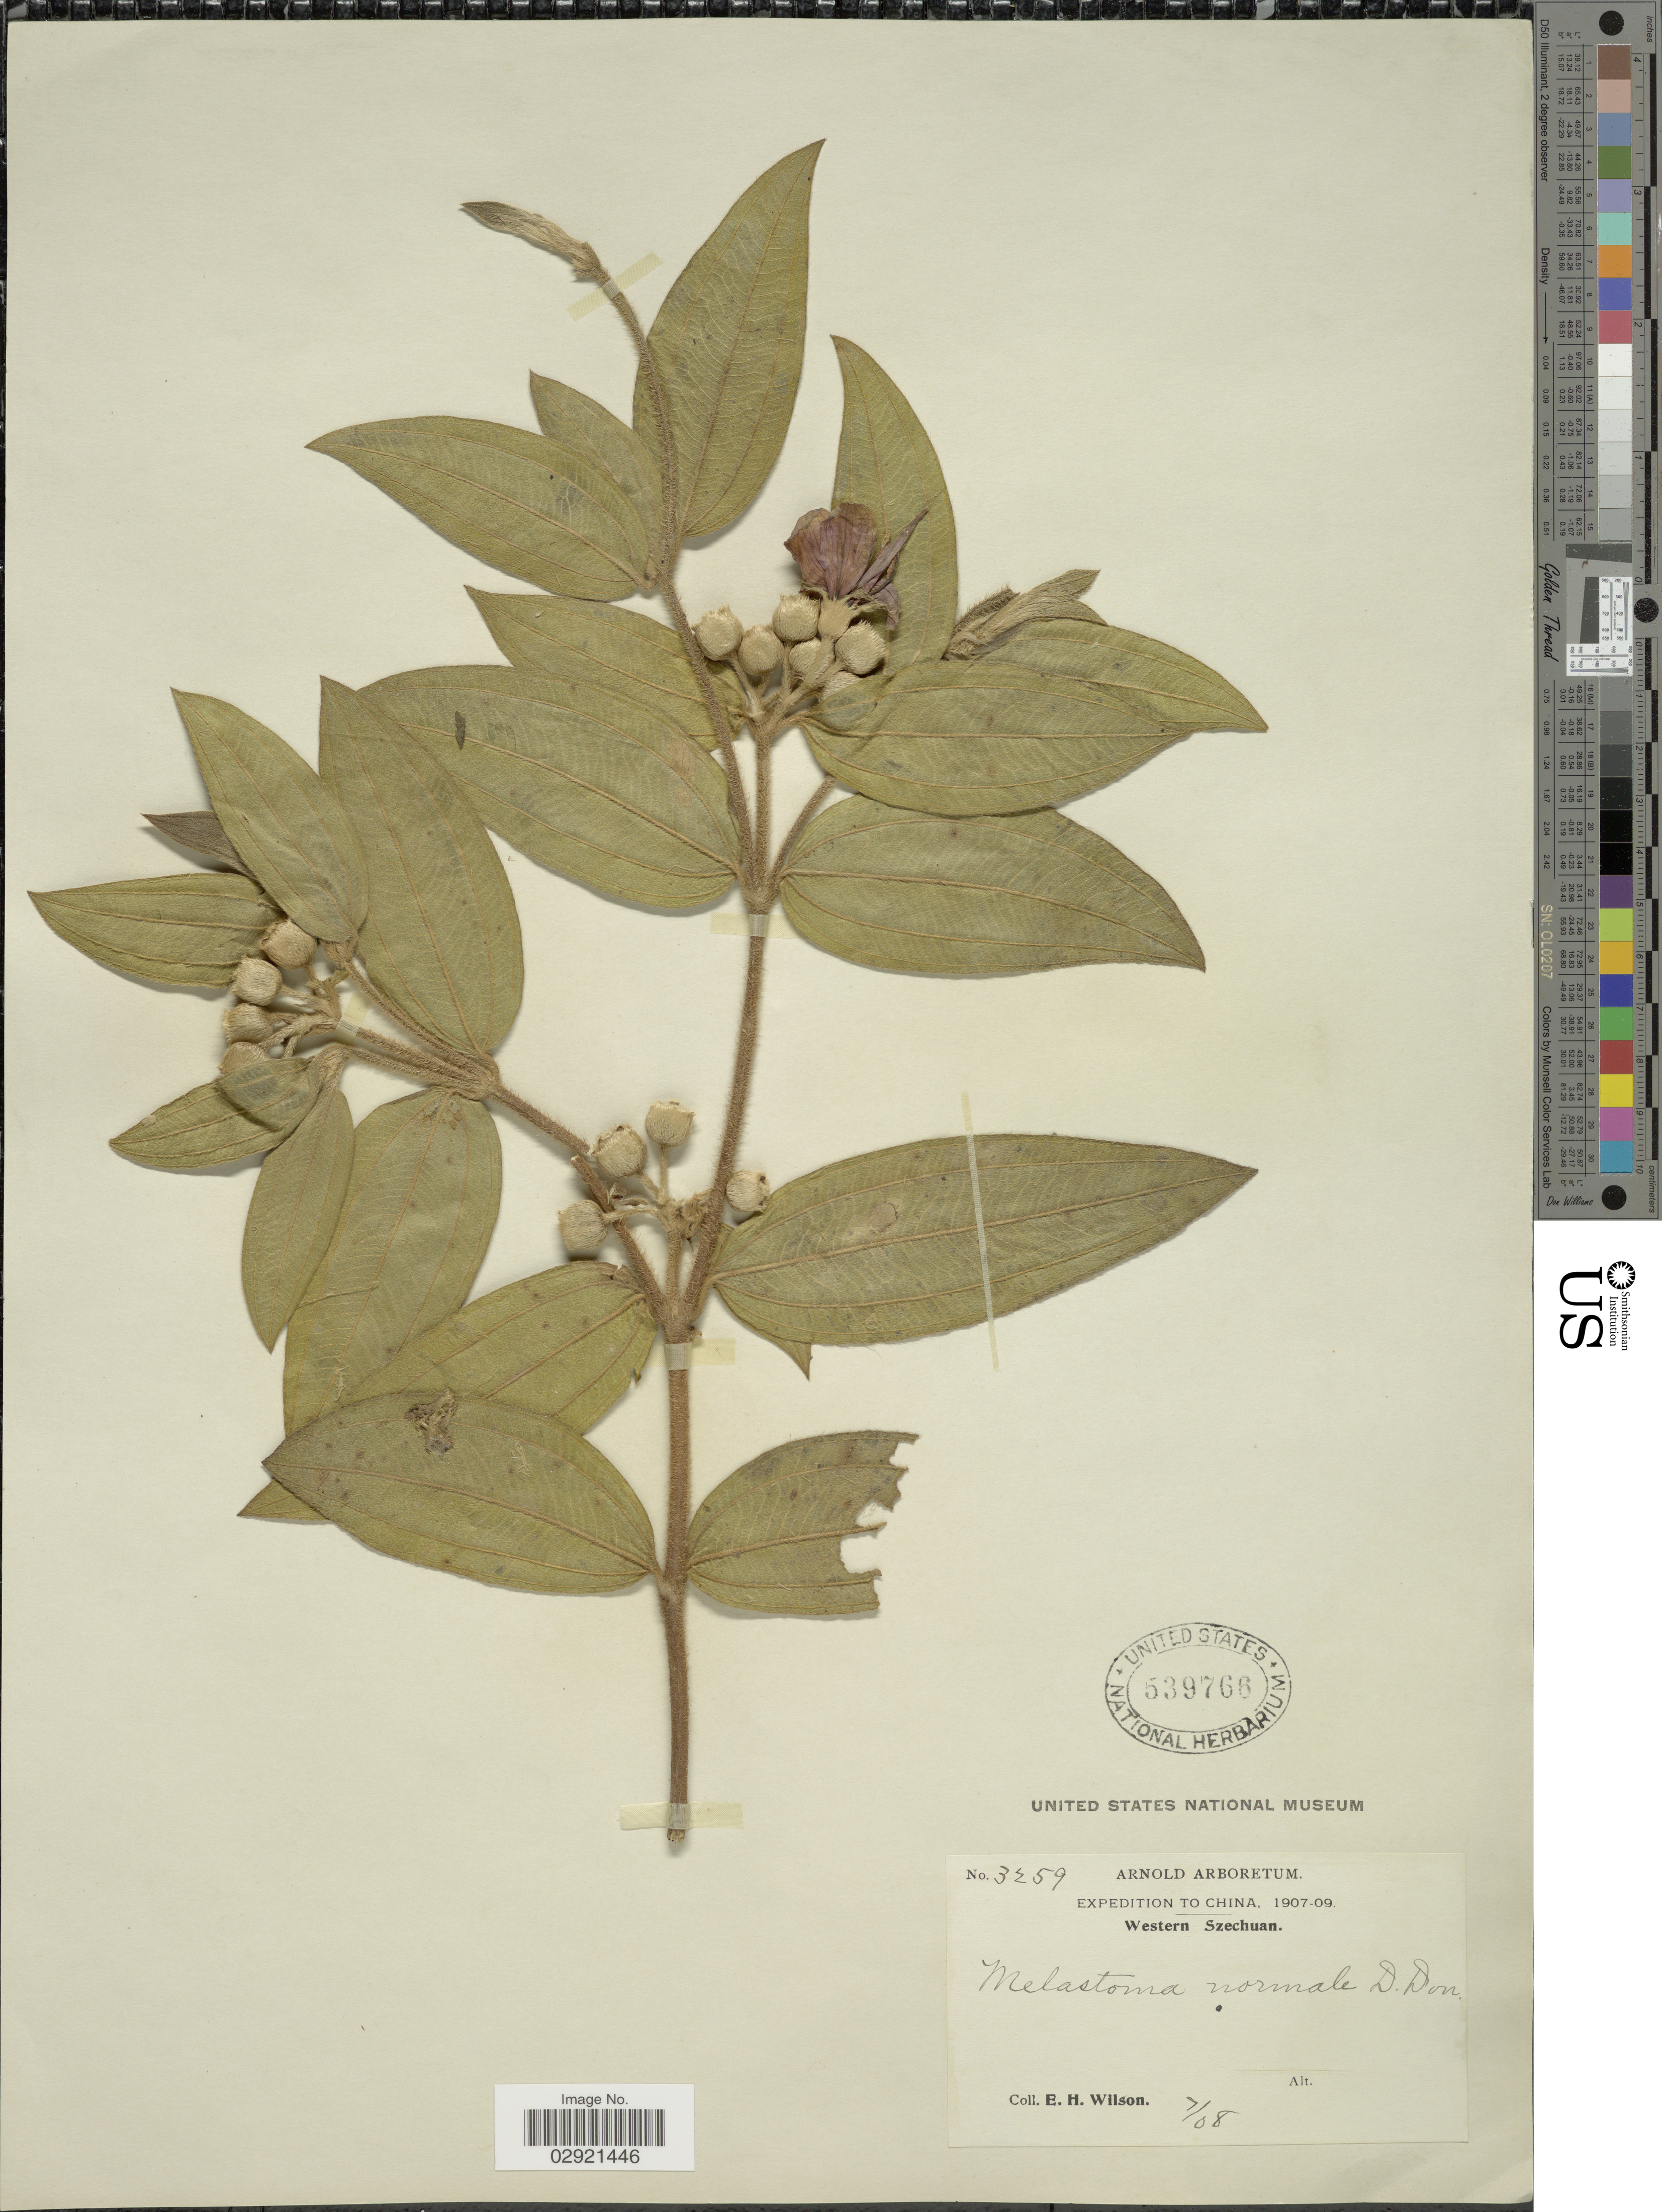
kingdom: Plantae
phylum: Tracheophyta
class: Magnoliopsida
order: Myrtales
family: Melastomataceae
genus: Melastoma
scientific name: Melastoma malabathricum subsp. normale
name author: L.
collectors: E. Wilson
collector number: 3259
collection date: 1908-07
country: China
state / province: Sichuan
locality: Western Szechuan.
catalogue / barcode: US 539766